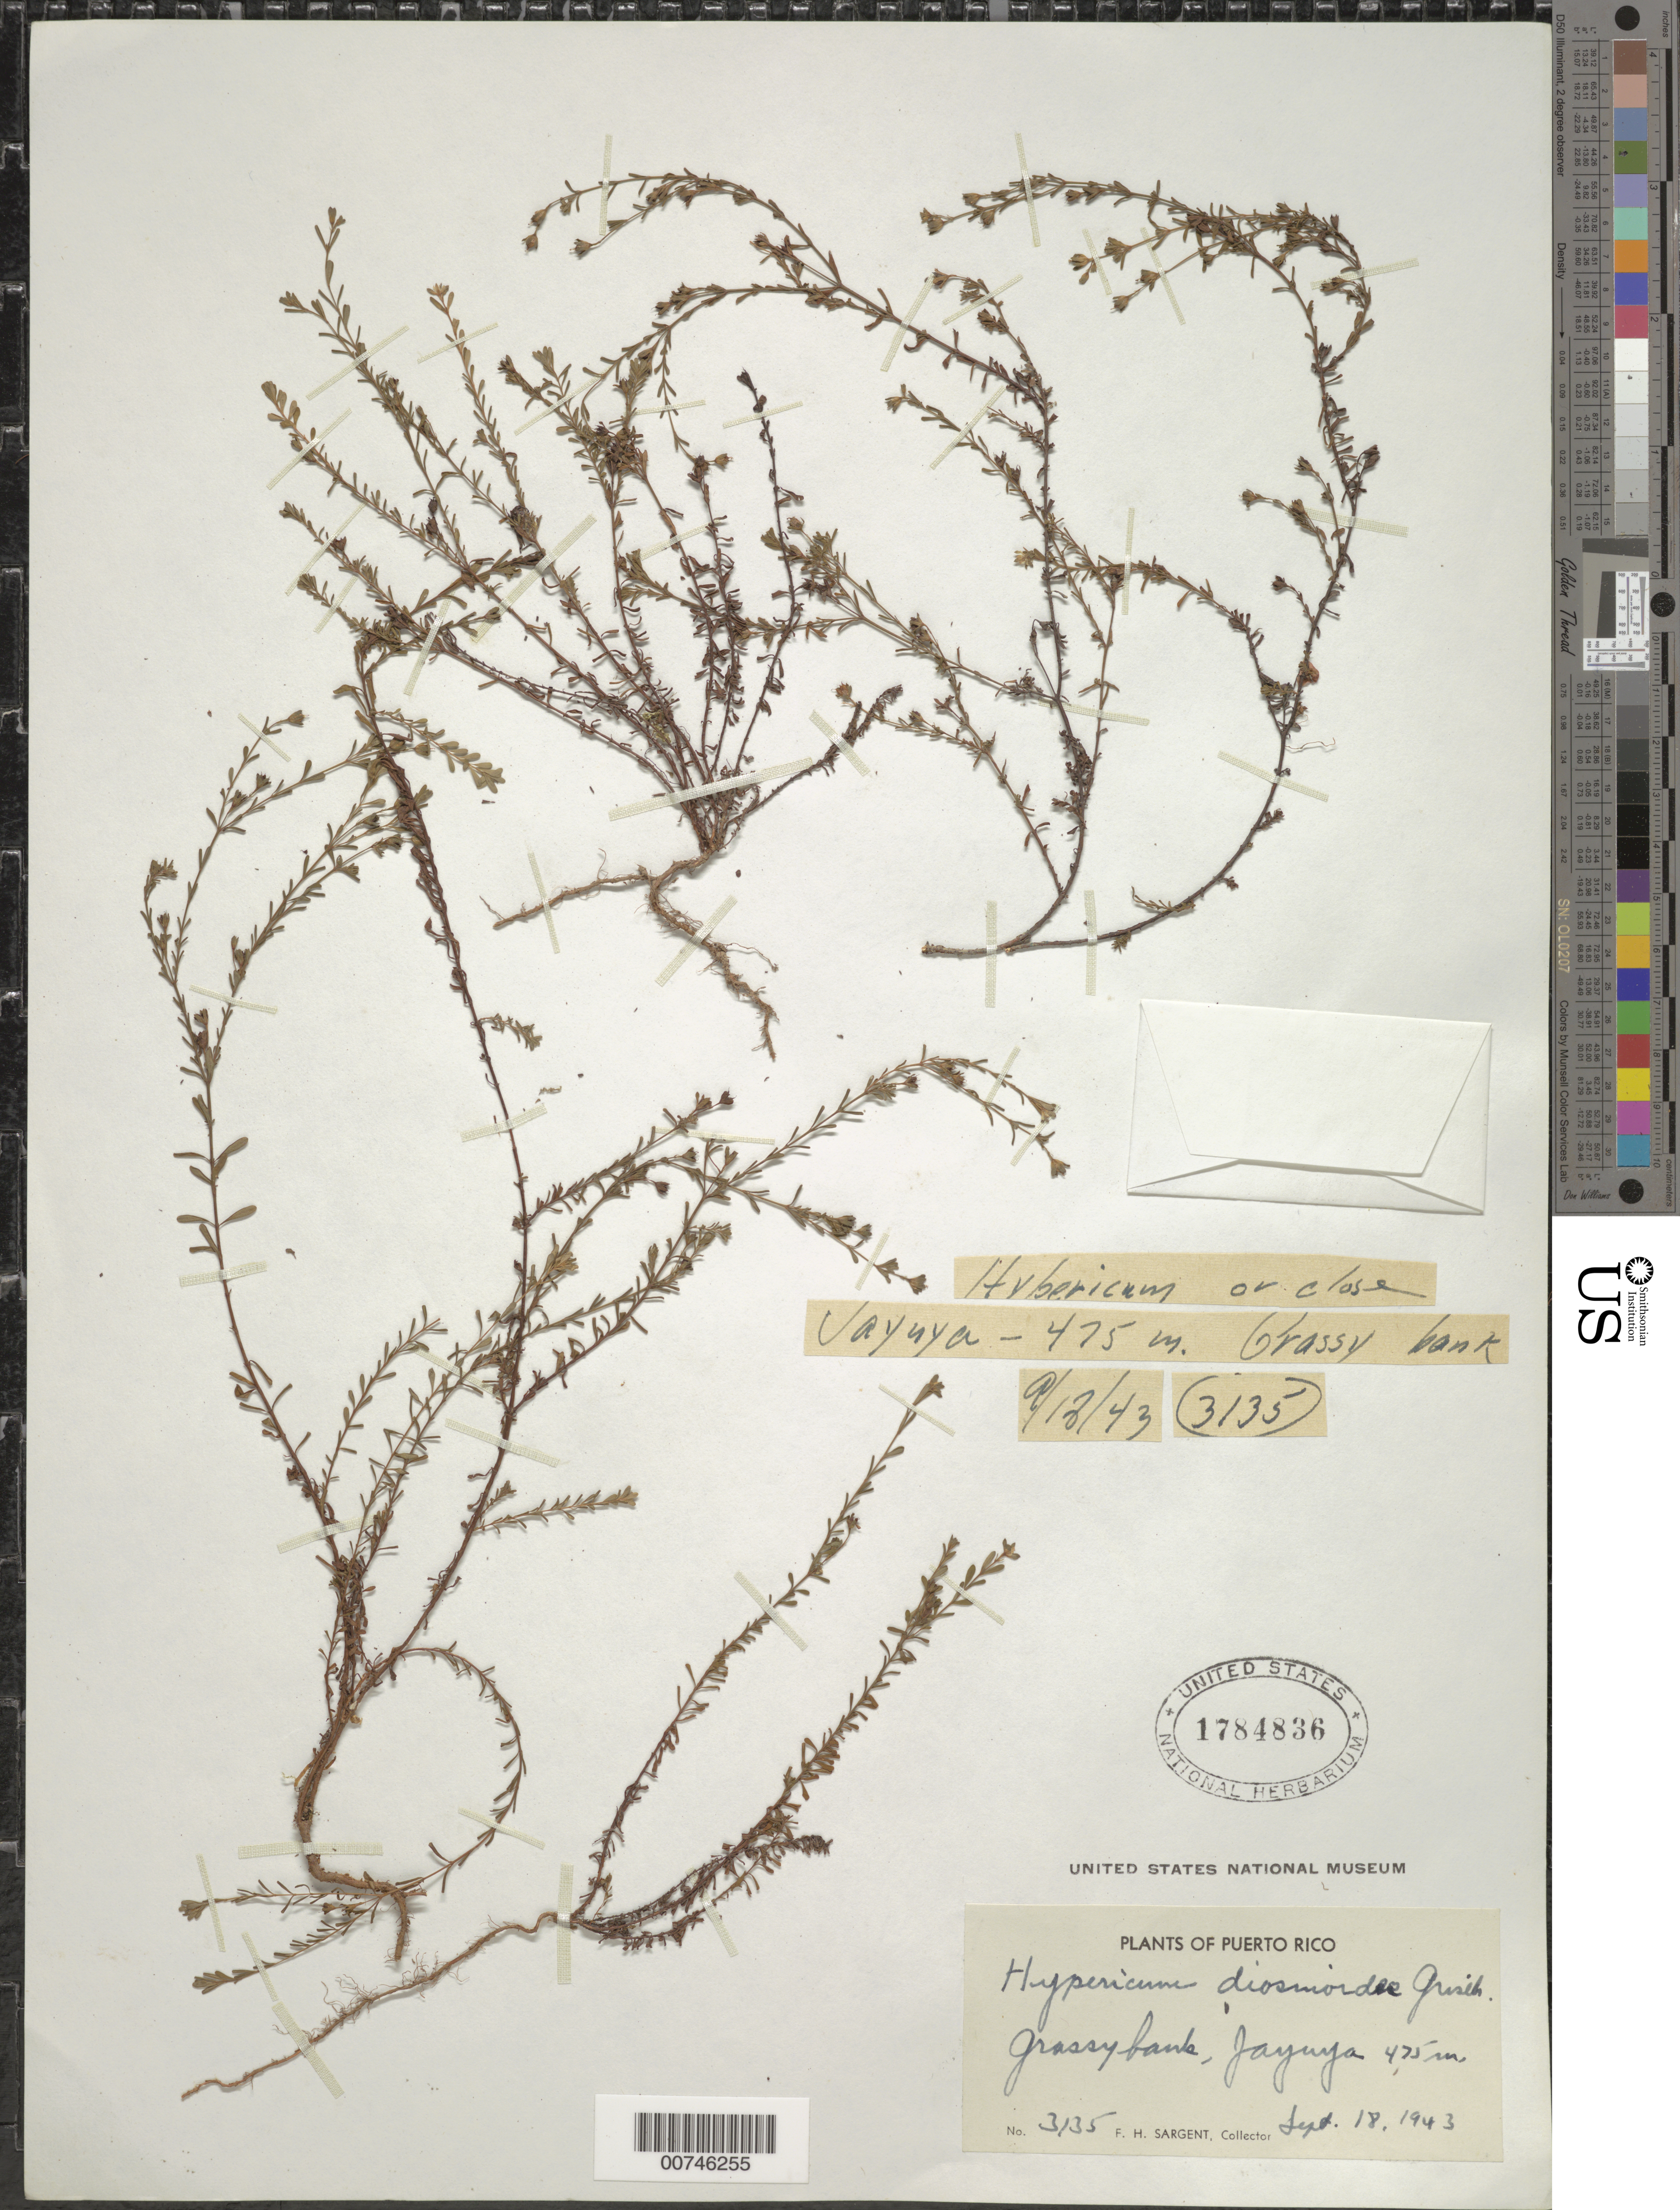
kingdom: Plantae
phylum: Tracheophyta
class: Magnoliopsida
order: Malpighiales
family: Hypericaceae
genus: Hypericum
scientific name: Hypericum diosmoides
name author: Griseb.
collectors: F. H. Sargent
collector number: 3135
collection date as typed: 18 Aug 1943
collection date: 1943-08-18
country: Puerto Rico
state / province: Jayuya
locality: Jayuya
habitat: Grassy bank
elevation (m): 475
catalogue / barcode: US 1784836